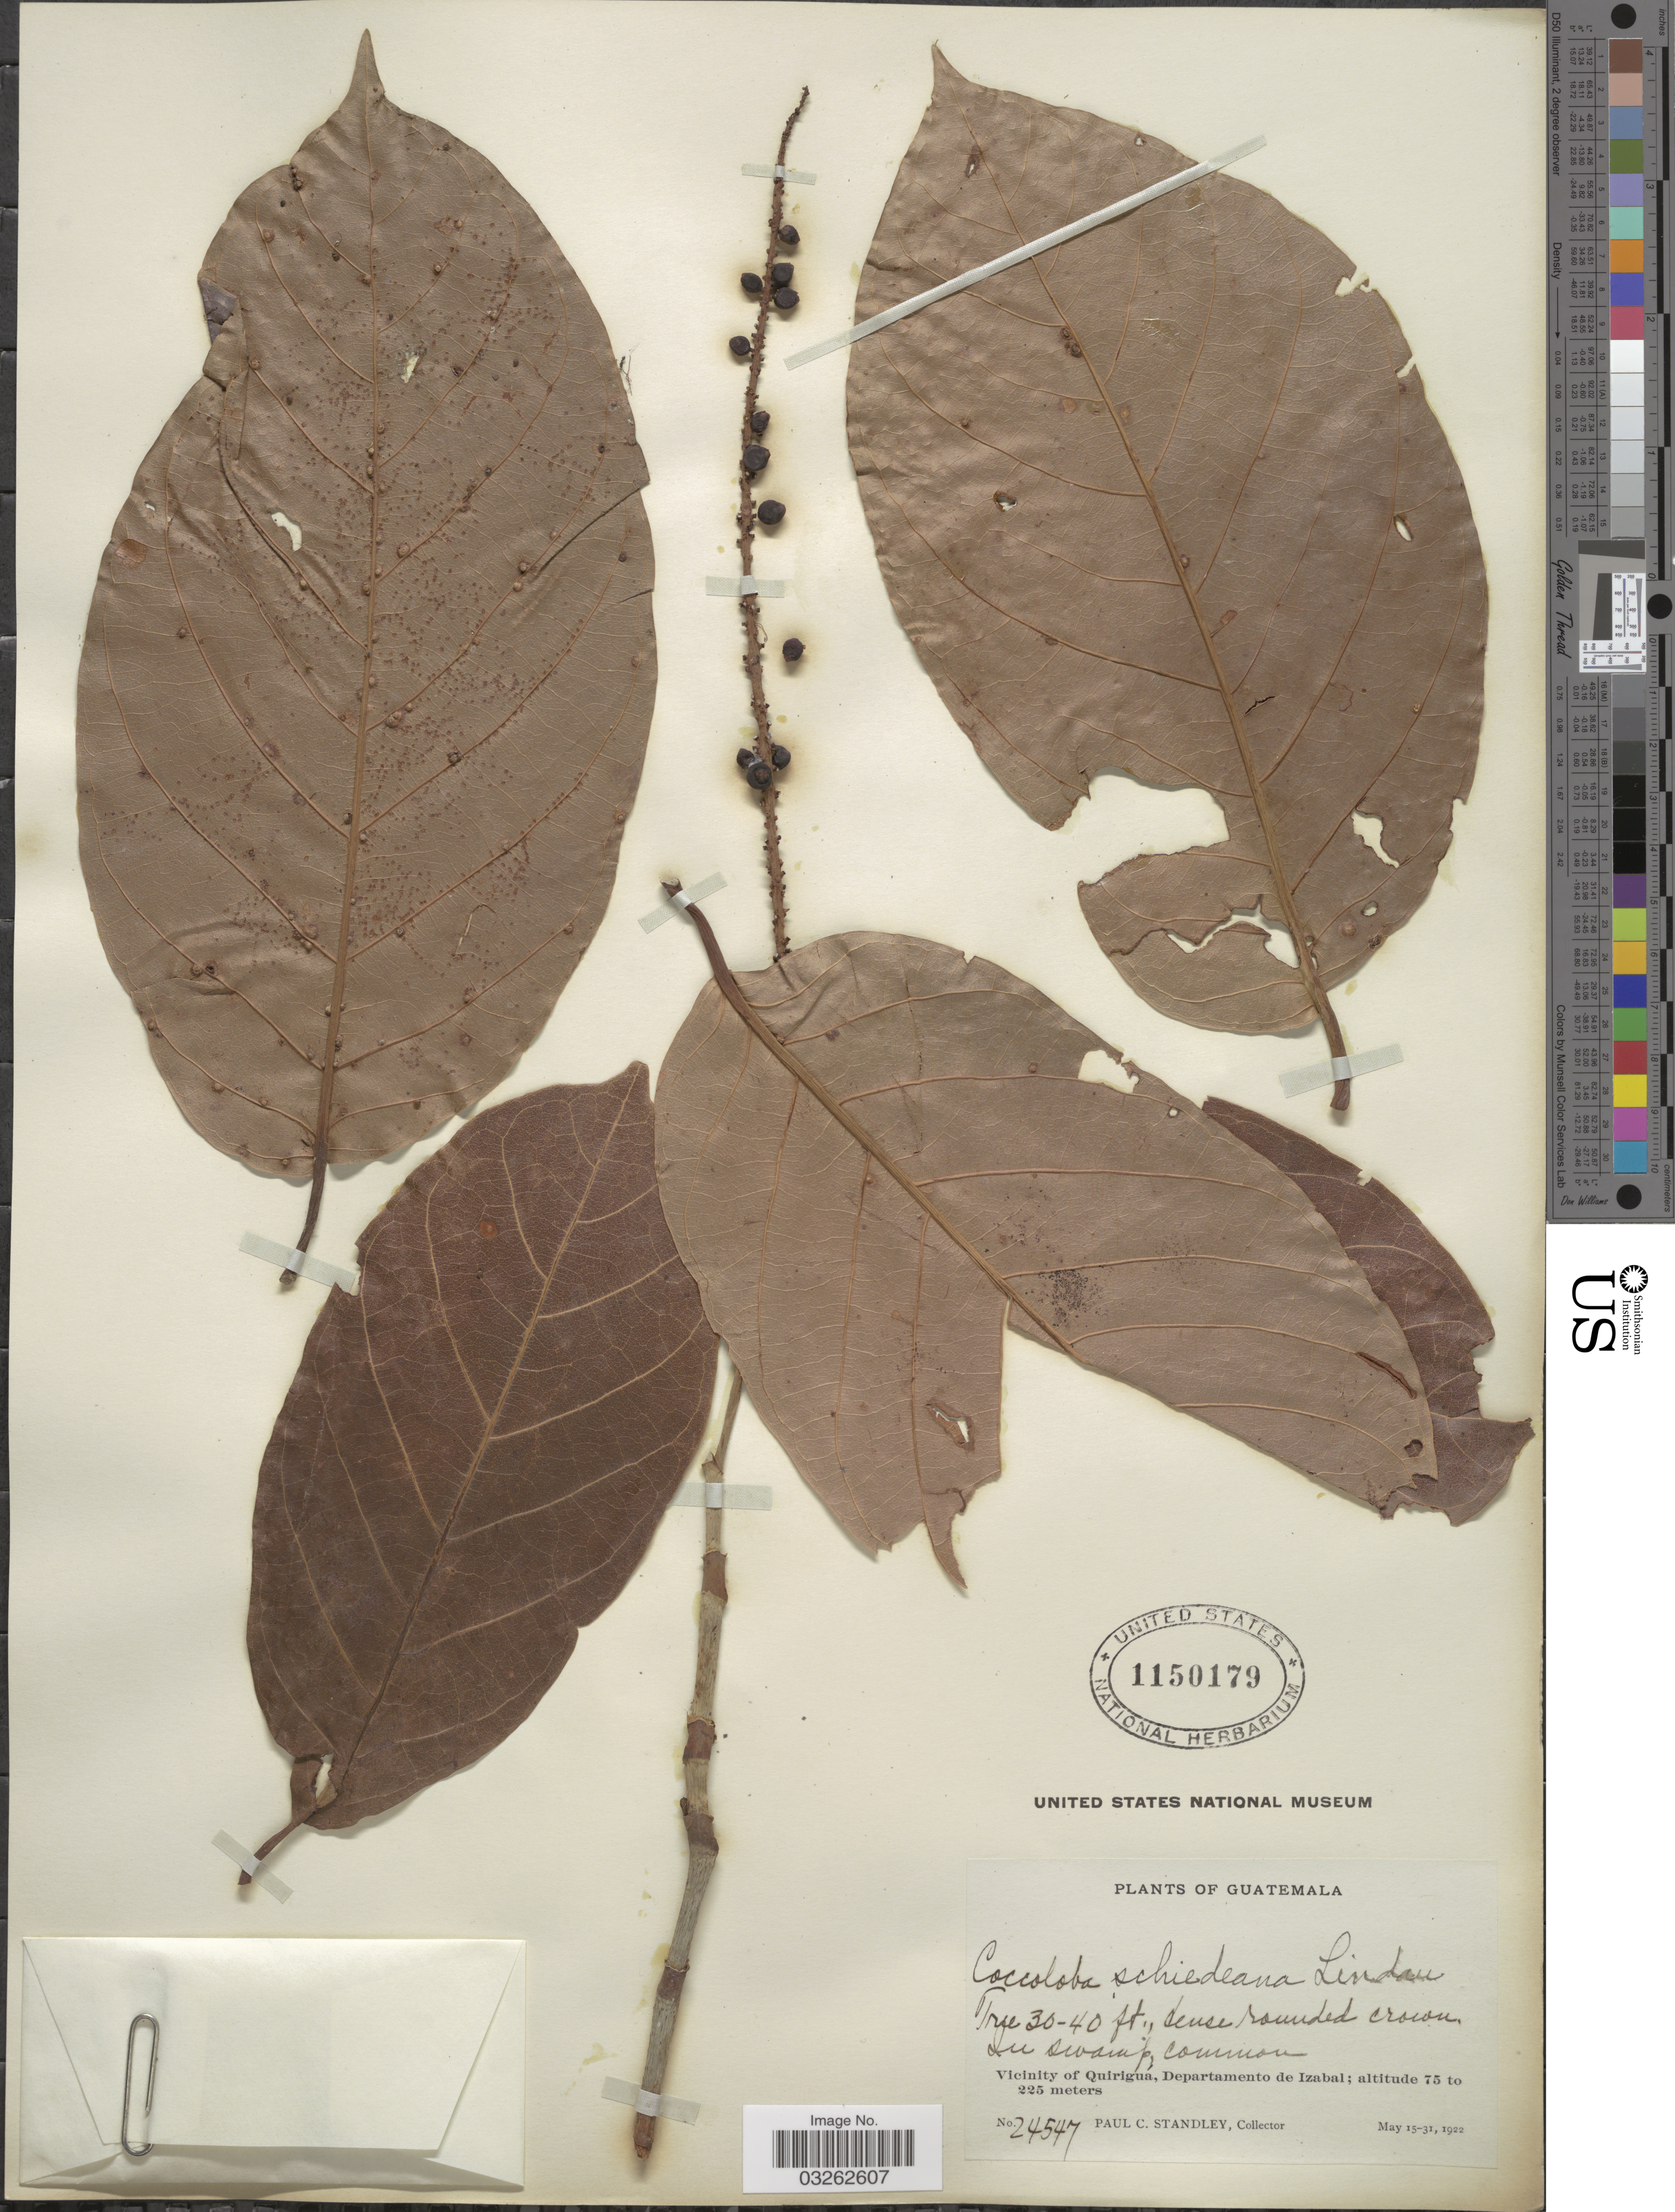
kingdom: Plantae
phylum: Tracheophyta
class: Magnoliopsida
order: Caryophyllales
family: Polygonaceae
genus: Coccoloba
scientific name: Coccoloba barbadensis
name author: Jacq.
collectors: P. C. Standley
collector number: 24547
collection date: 1922-05-15/1922-05-31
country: Guatemala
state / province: Izabal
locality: Vicinity of Quiriguá, Departamento de Izabal.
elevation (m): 75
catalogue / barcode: US 1150179